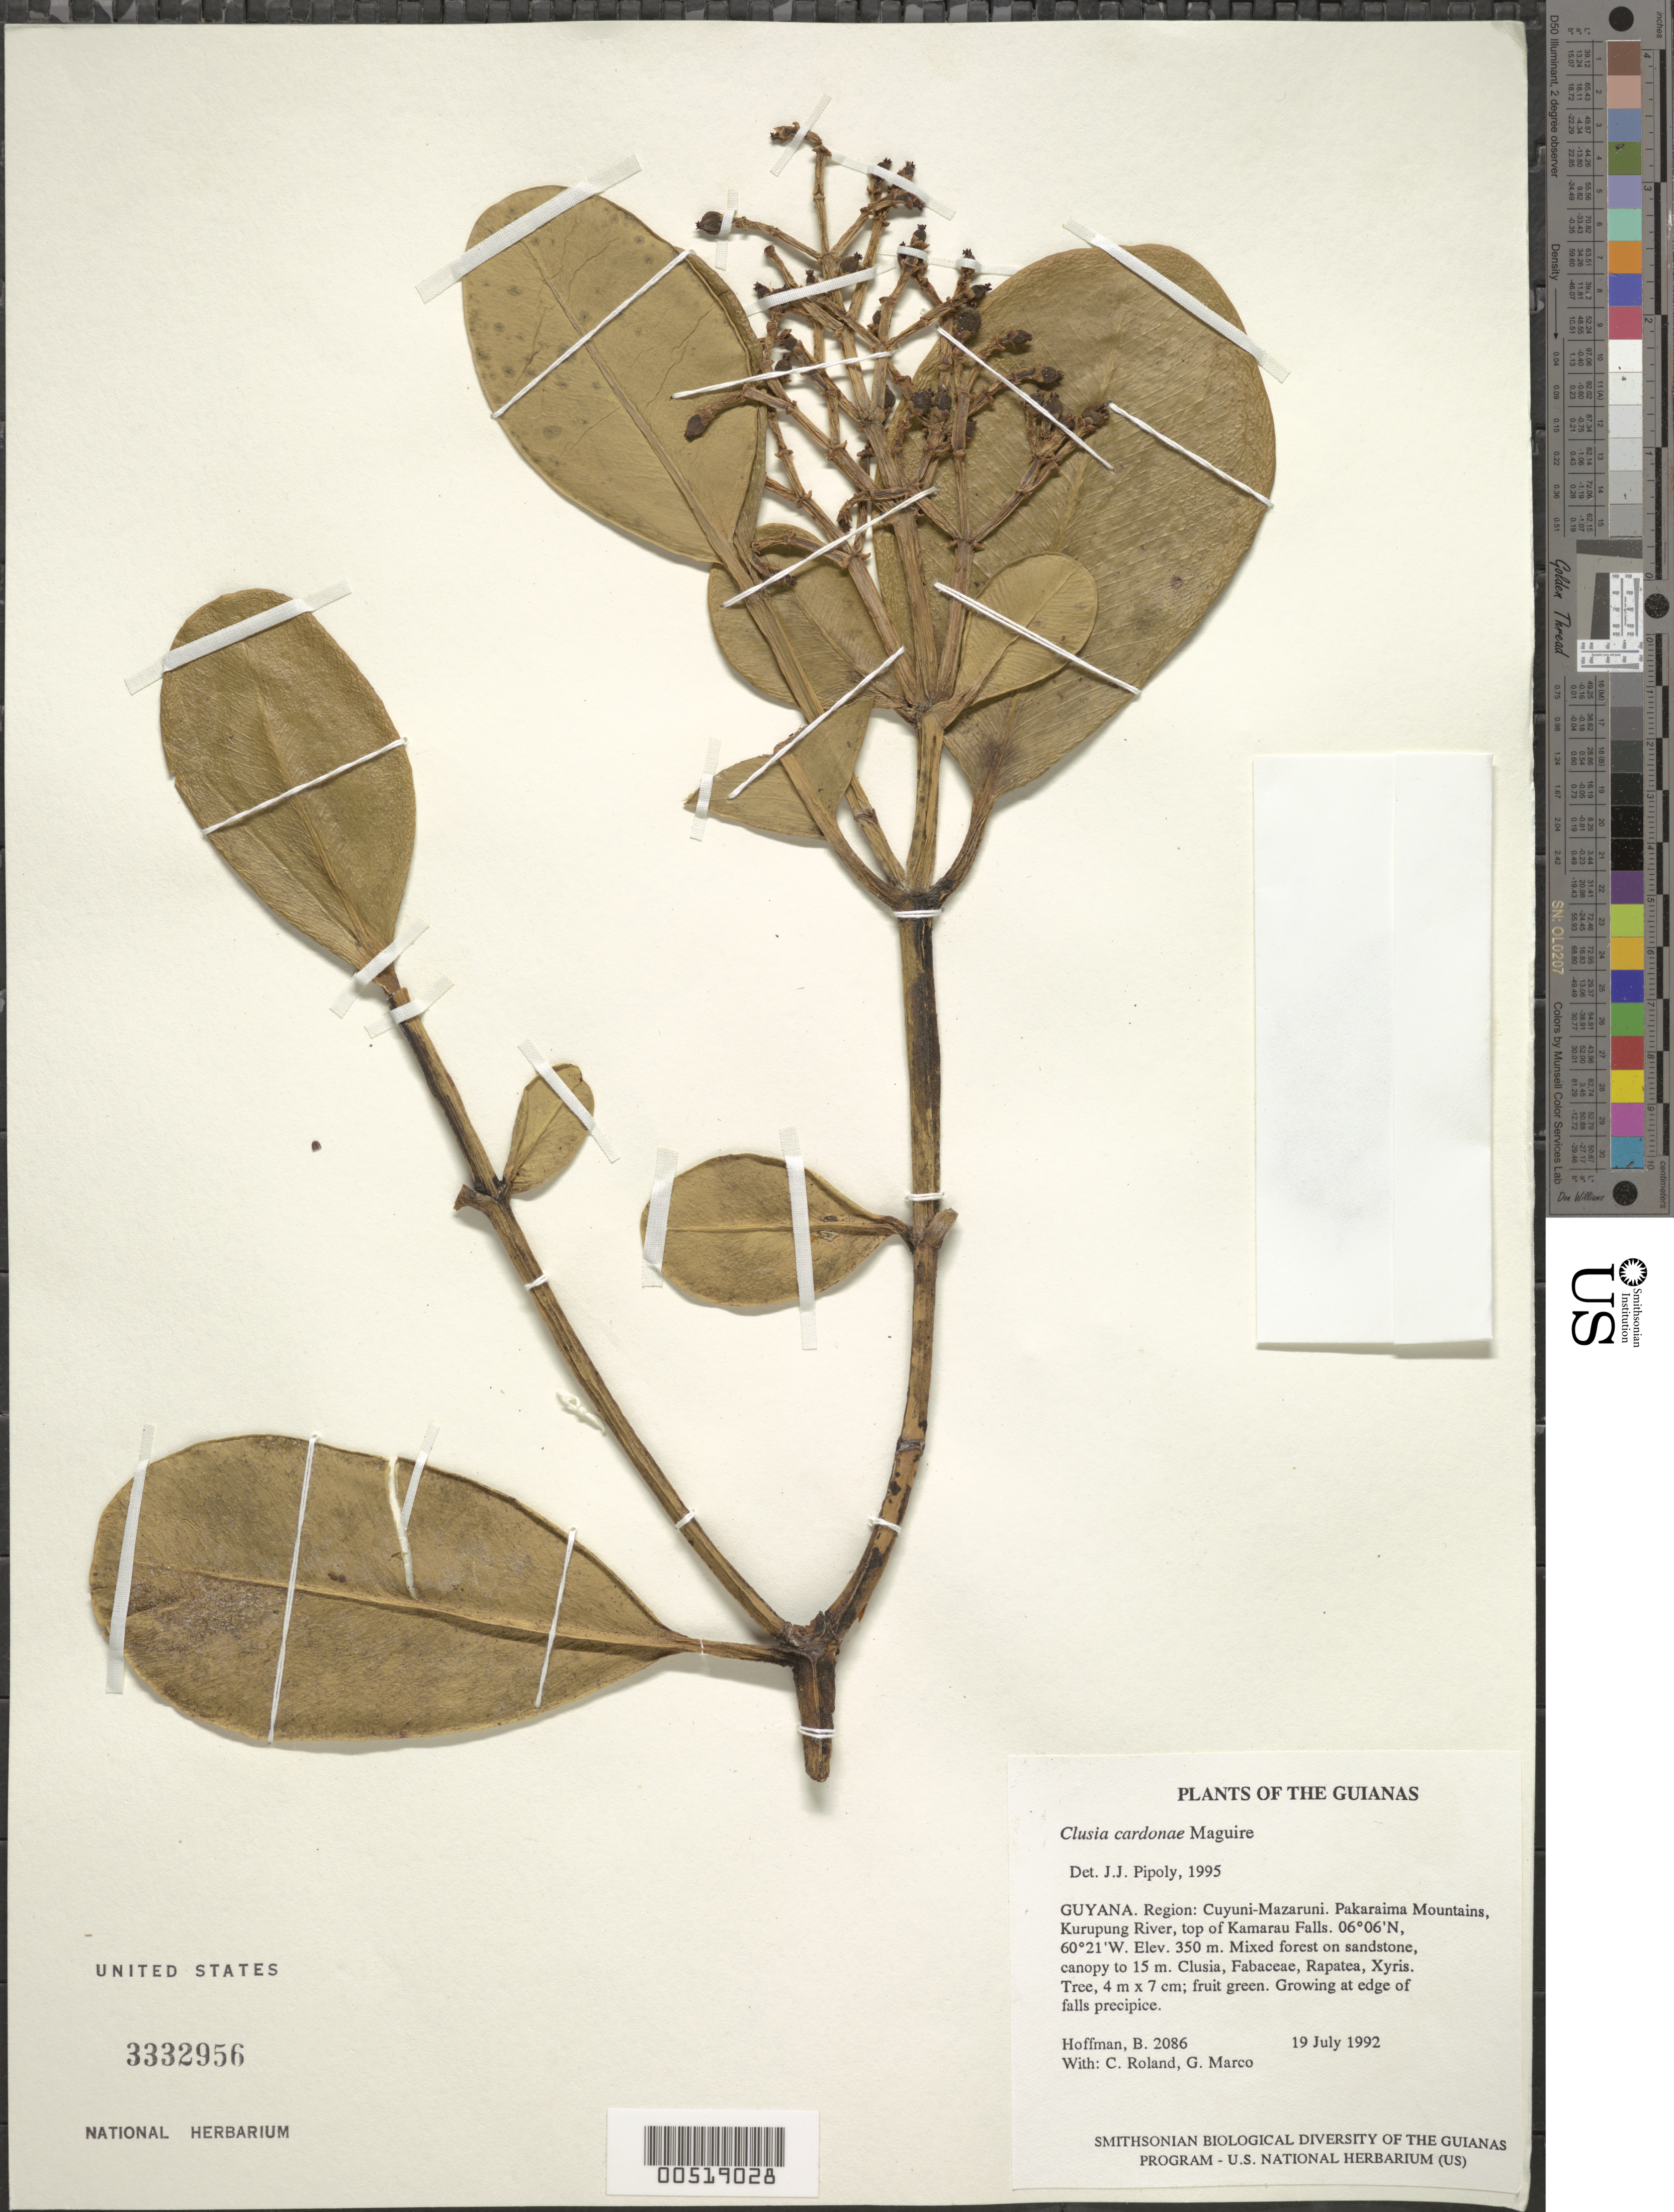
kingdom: Plantae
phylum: Tracheophyta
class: Magnoliopsida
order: Malpighiales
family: Clusiaceae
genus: Clusia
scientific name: Clusia cardonae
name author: Maguire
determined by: Pipoly, J. J., III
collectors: B. Hoffman, C. Roland & G. Marco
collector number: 2086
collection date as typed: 19 July 1992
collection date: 1992-07-19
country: Guyana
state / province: Cuyuni-Mazaruni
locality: Pakaraima Mountains, Kurupung River, top of Kumarau Falls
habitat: Mixed forest on sandstone, canopy to 15 m. Clusia, Fabaceae, Rapatea, Xyris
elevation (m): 350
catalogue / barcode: US 3332956